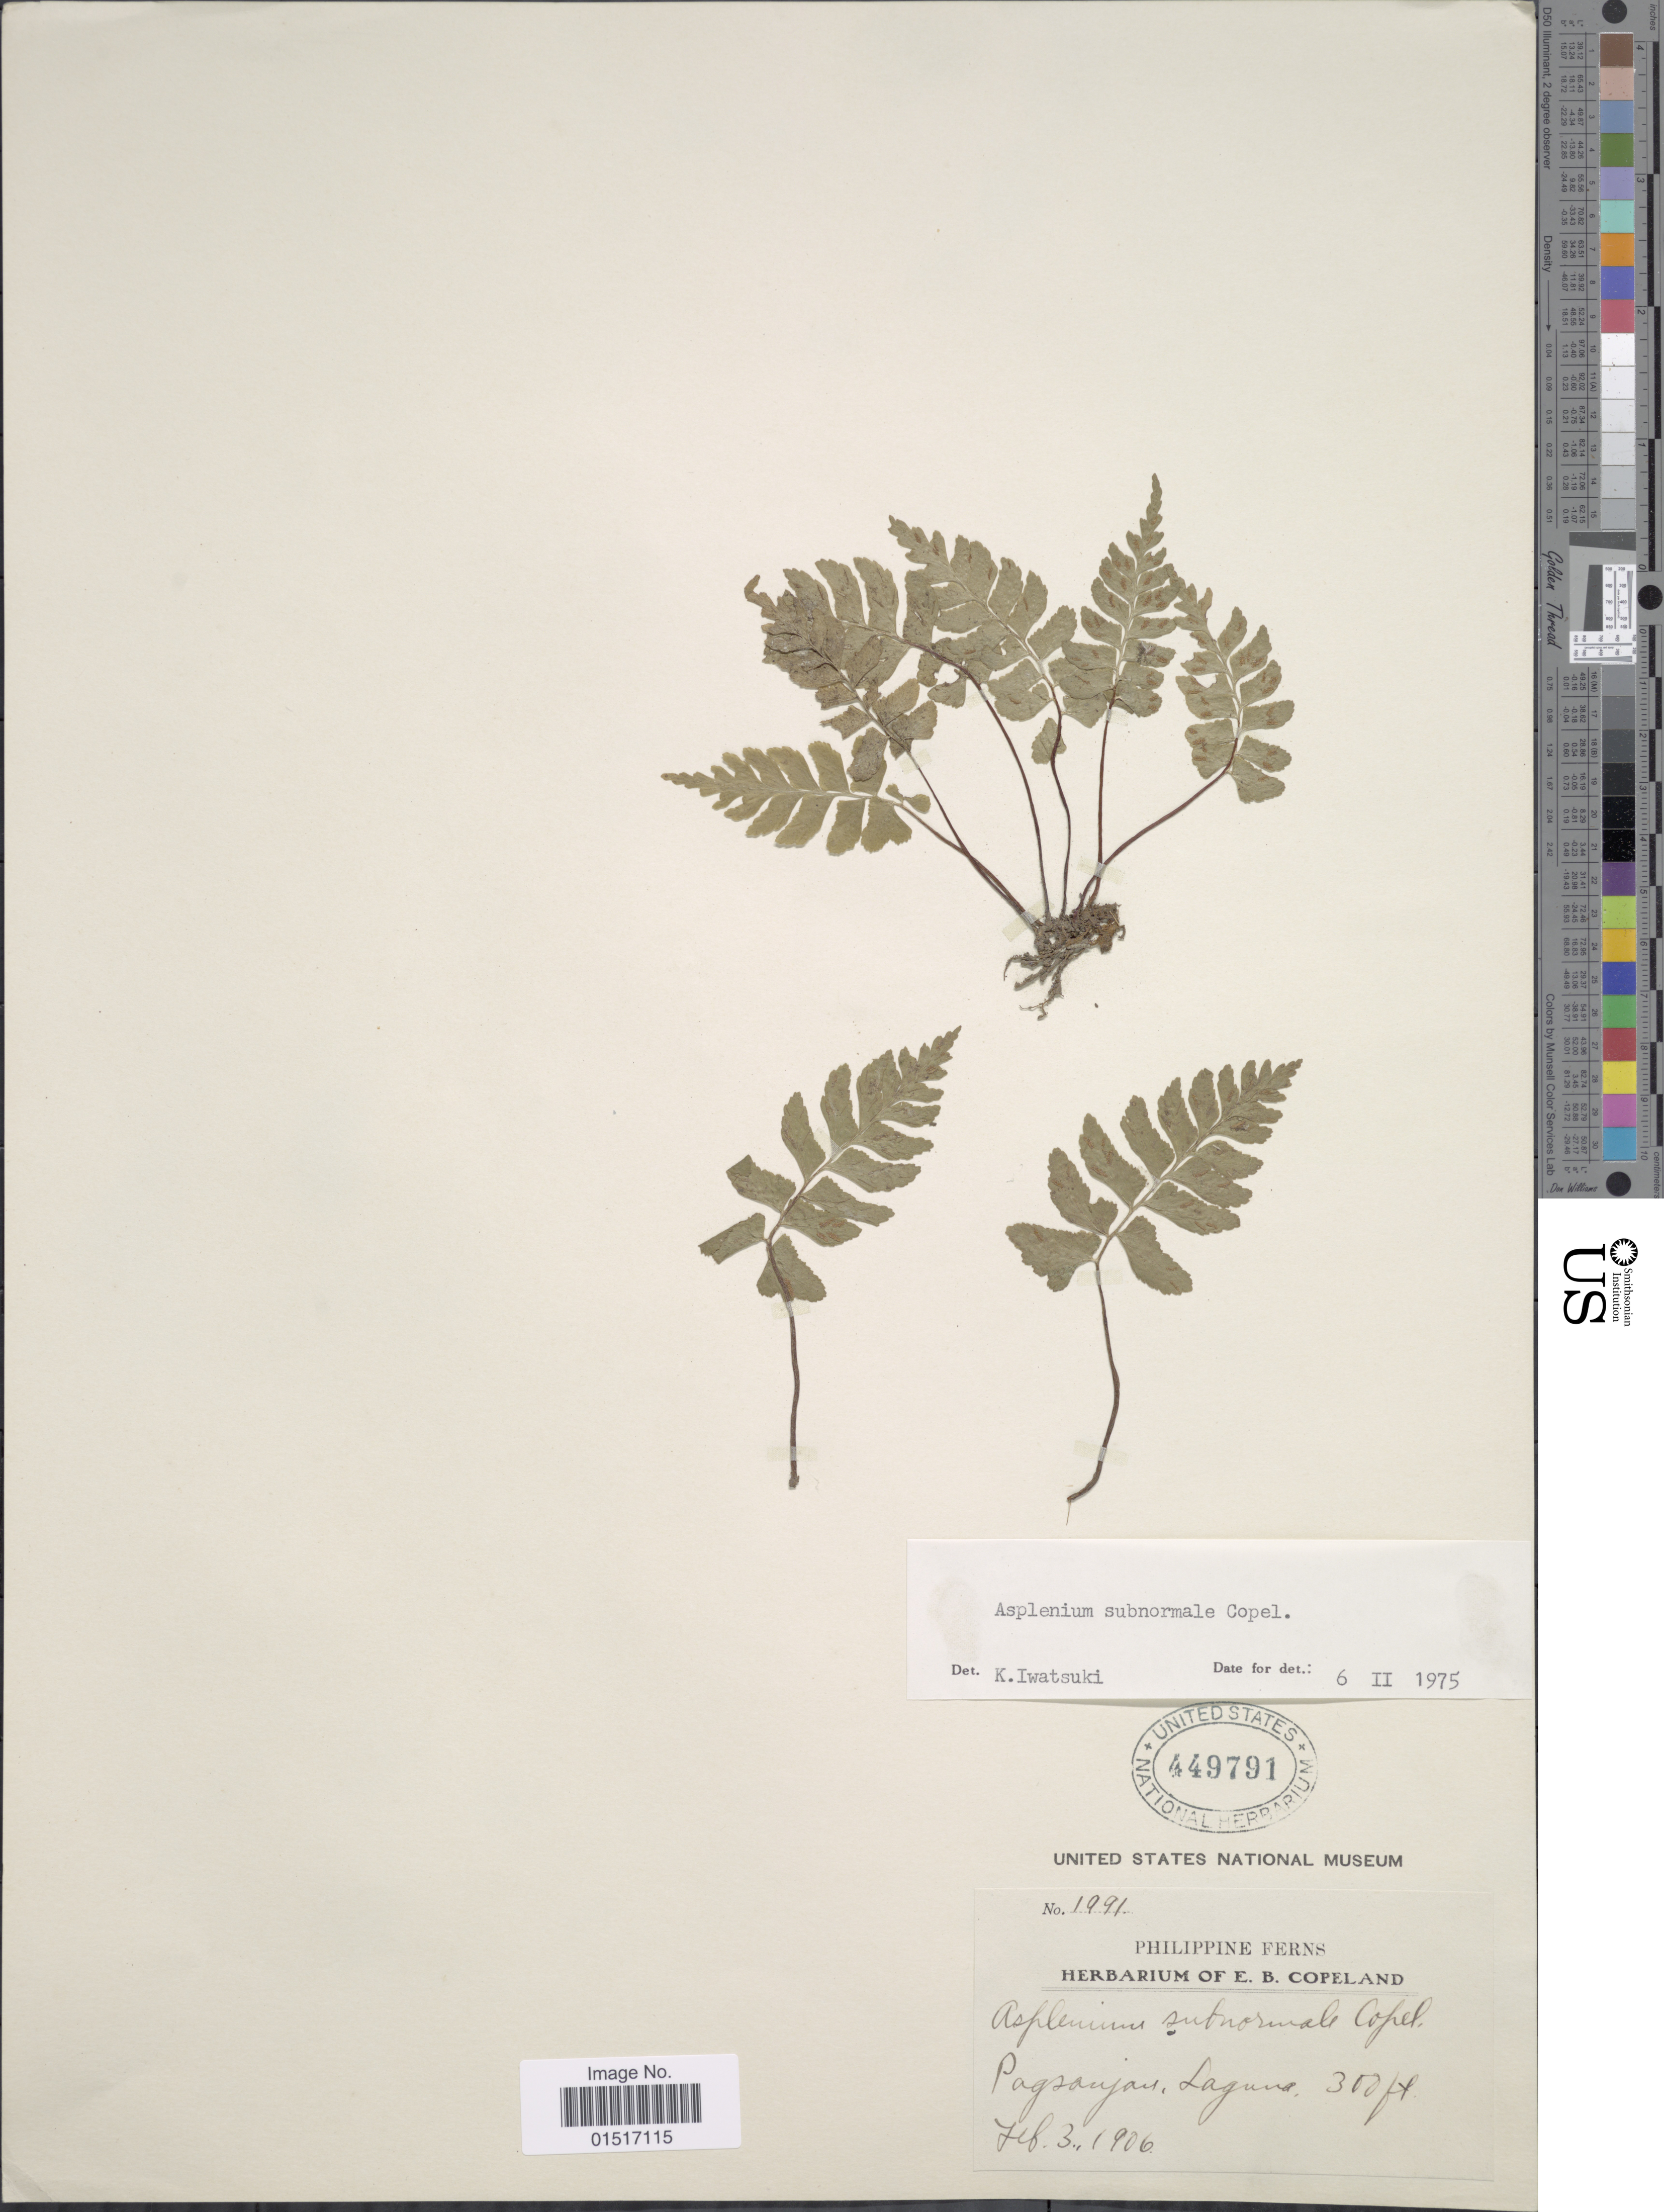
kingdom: Plantae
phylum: Tracheophyta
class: Polypodiopsida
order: Polypodiales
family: Aspleniaceae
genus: Asplenium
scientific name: Asplenium subnormale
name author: Copel.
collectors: ex herb. E. B. Copeland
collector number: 1991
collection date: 1906-02-03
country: Philippines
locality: Pagsanjan, Laguna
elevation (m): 91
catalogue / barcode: US 449791